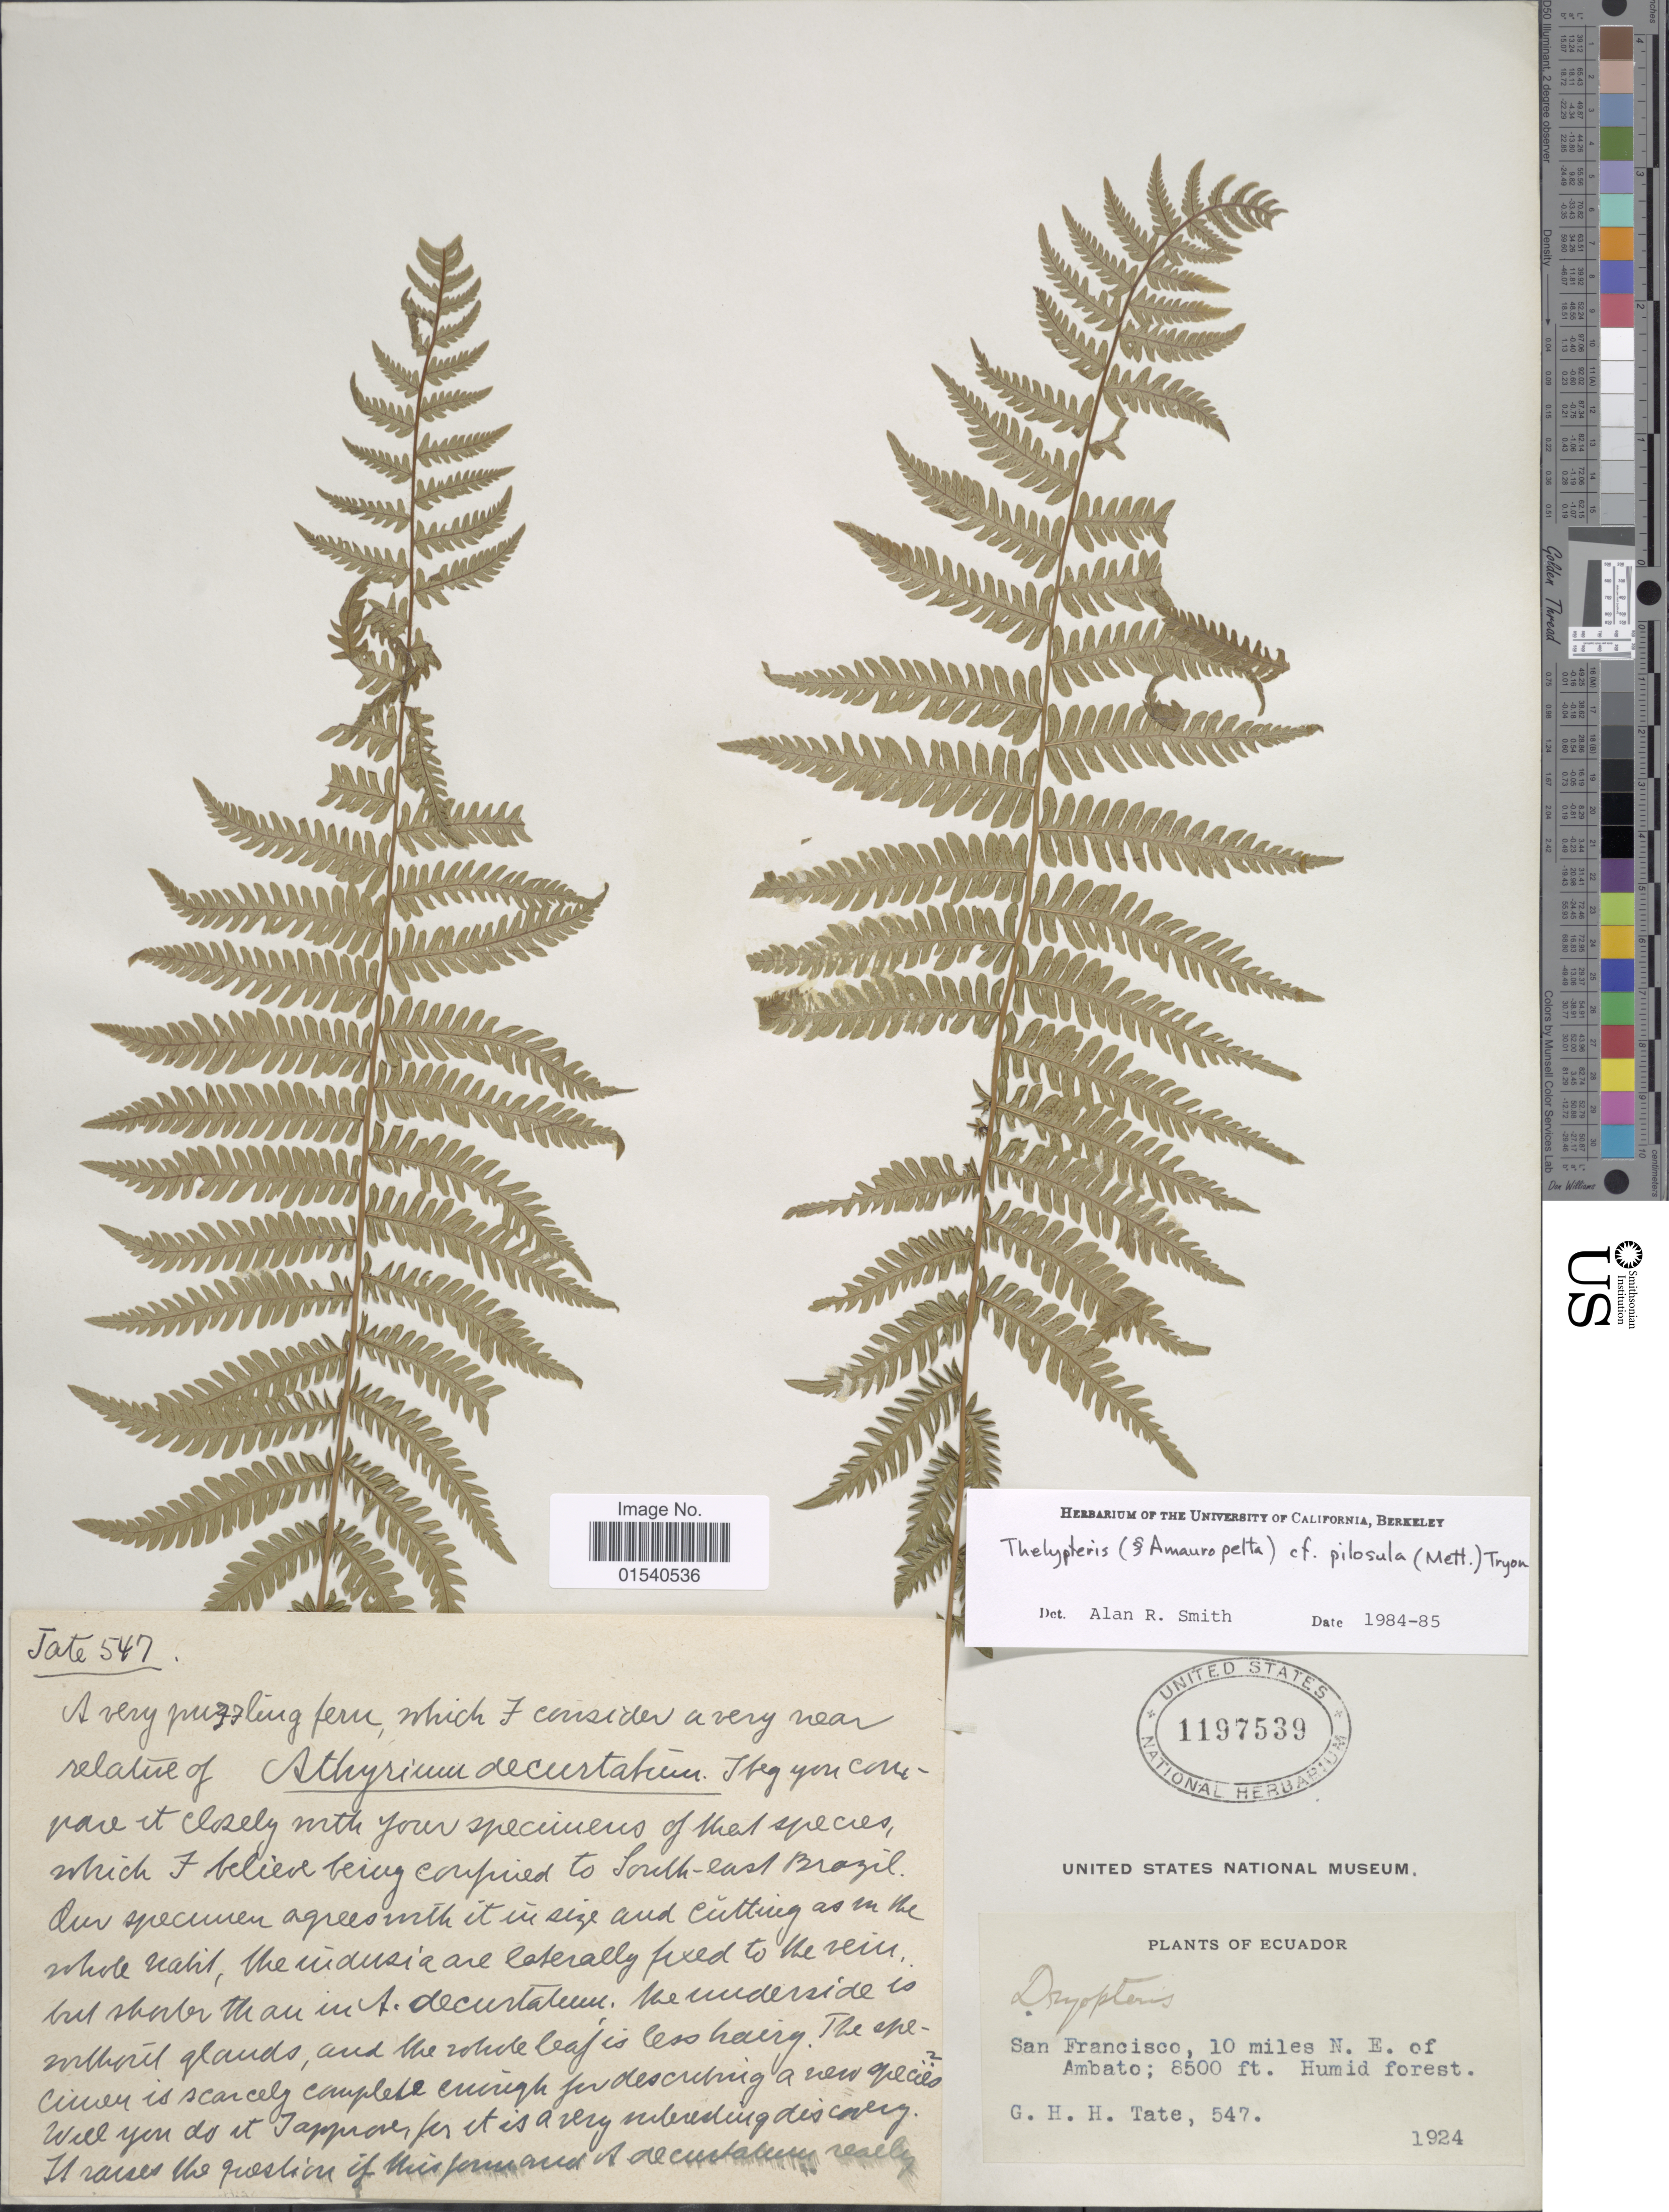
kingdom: Plantae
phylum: Tracheophyta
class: Polypodiopsida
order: Polypodiales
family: Thelypteridaceae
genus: Amauropelta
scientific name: Amauropelta pilosula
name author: (Klotzsch & H. Karst.) Á. Löve & D. Löve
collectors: G. H. H.Tate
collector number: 547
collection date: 1924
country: Ecuador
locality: San Francisco, 10 miles N.E. of Ambato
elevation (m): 2591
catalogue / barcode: US 1197539